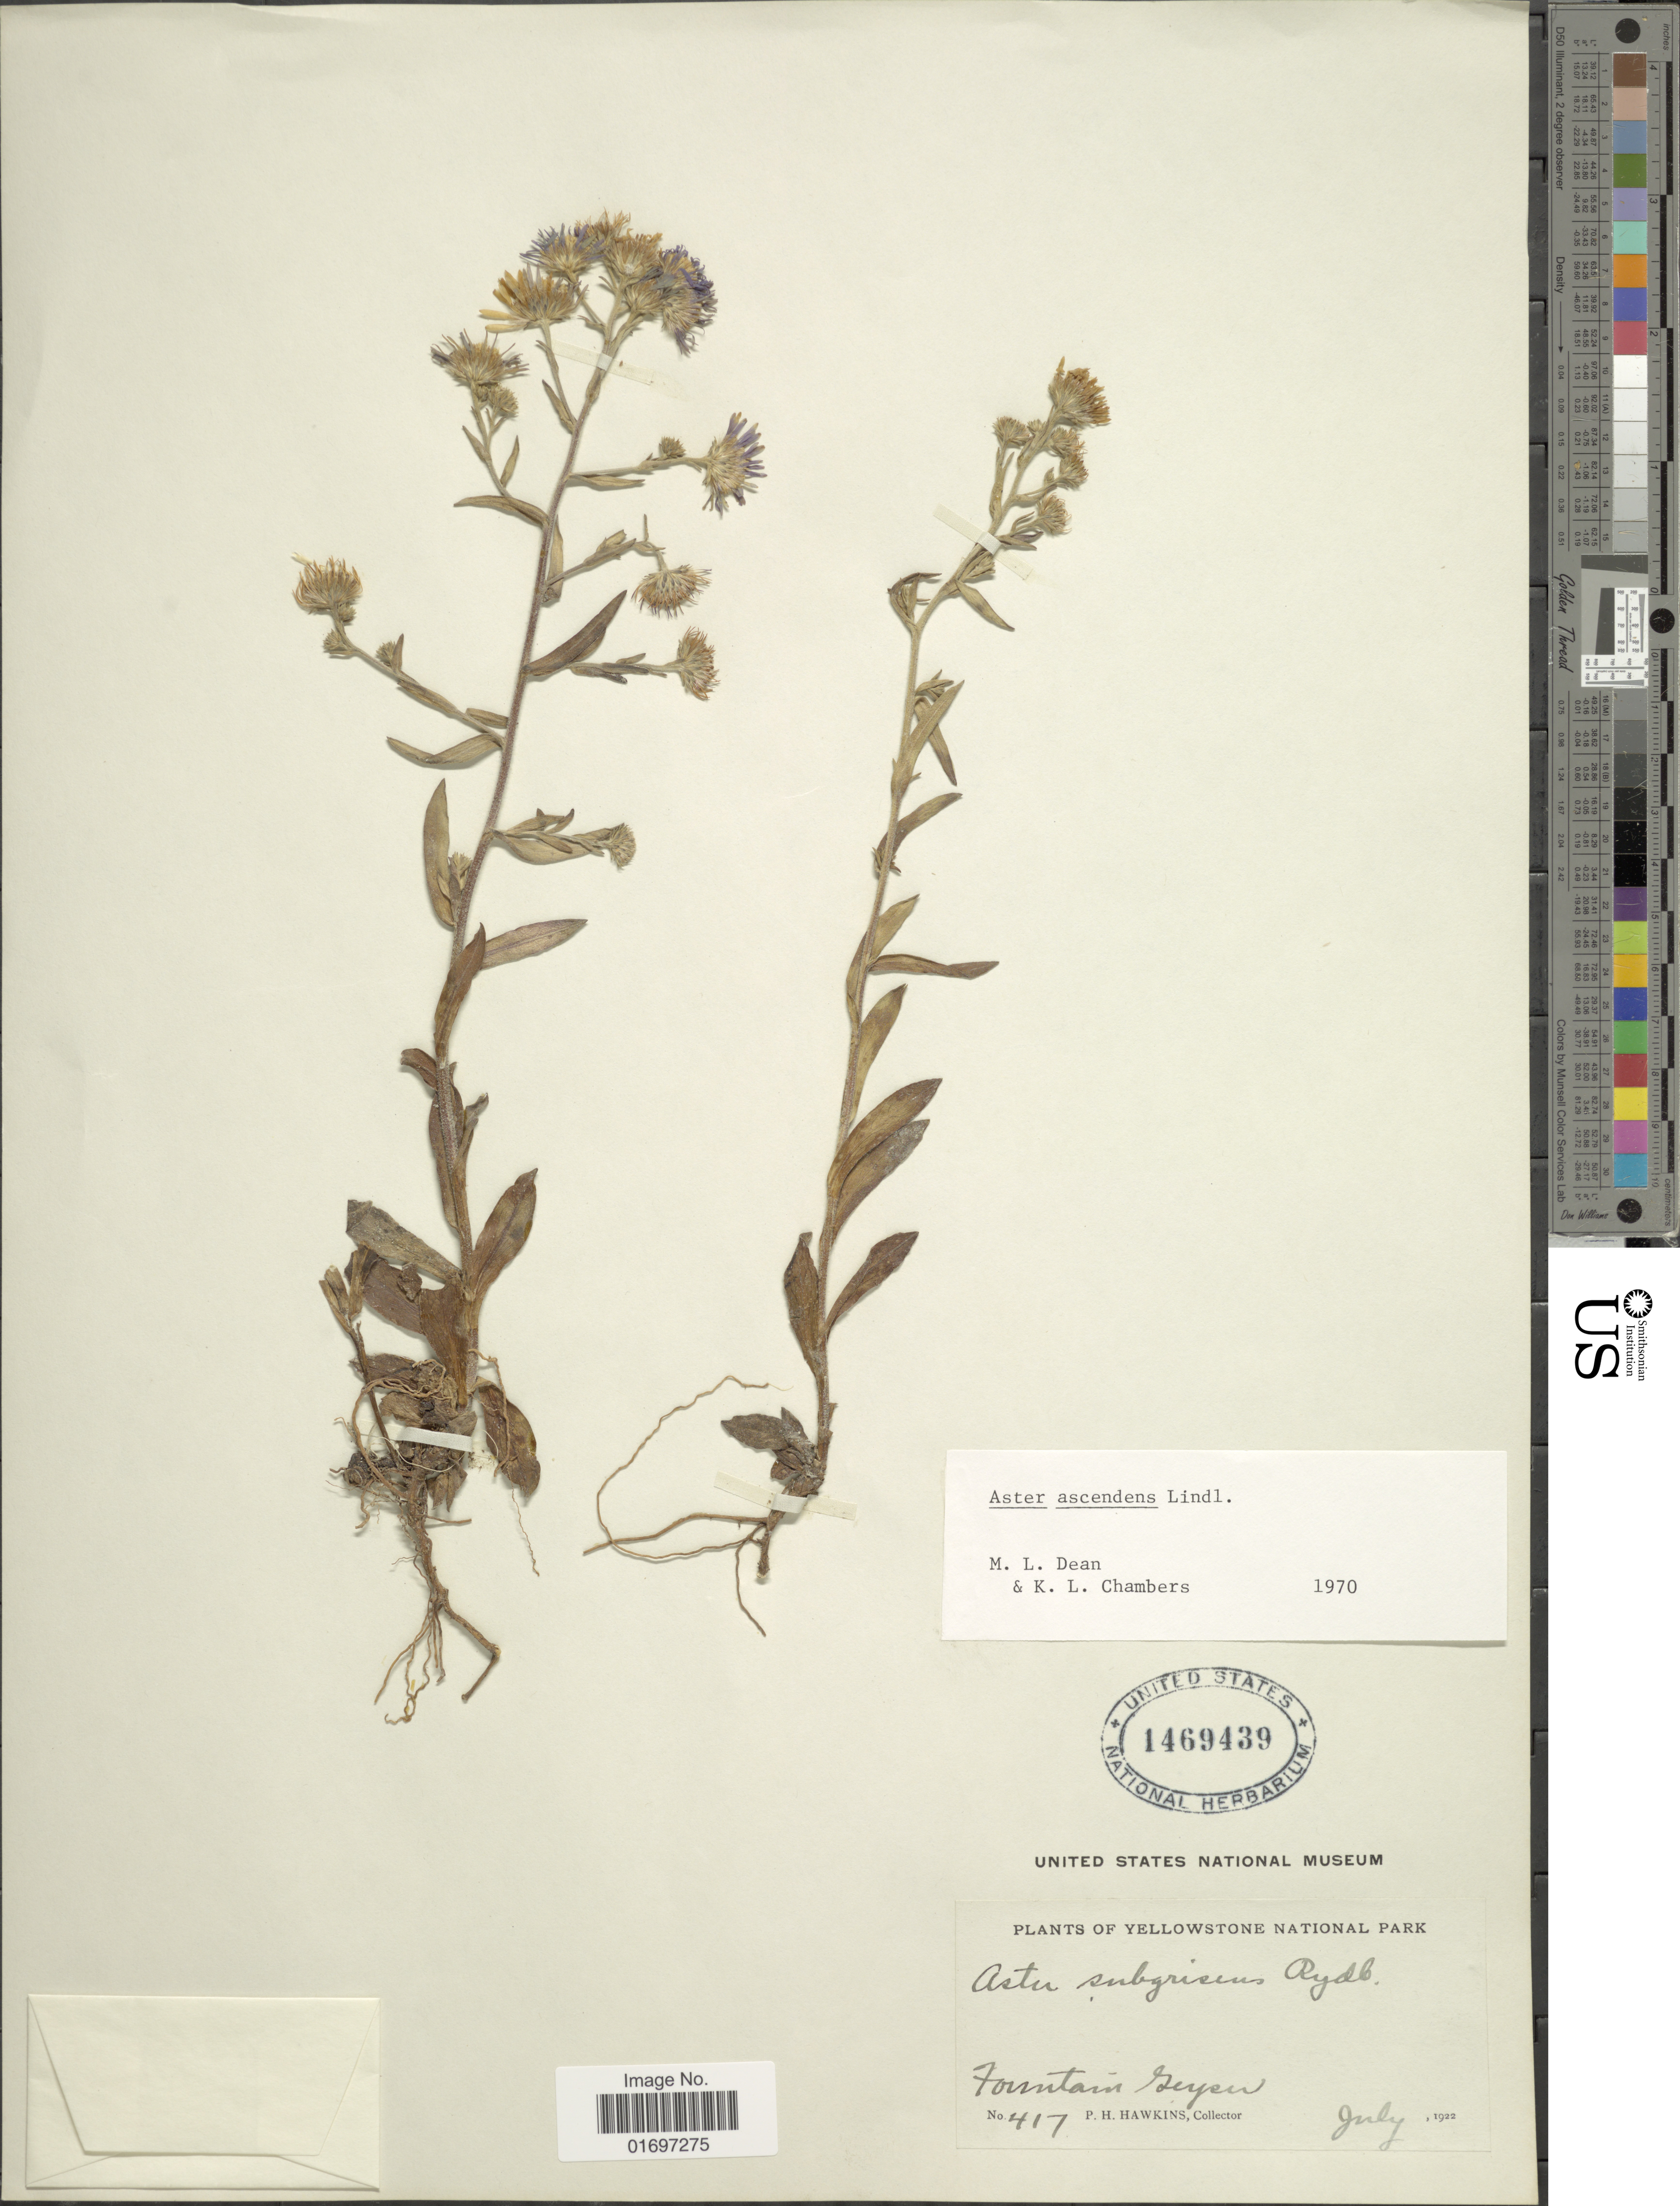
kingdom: Plantae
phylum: Tracheophyta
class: Magnoliopsida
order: Asterales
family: Asteraceae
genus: Symphyotrichum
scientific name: Symphyotrichum ascendens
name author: (Lindl.) G.L. Nesom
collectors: P. Hawkins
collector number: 417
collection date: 1922-07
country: United States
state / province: Wyoming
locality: Yellowstone National Park. Fountain Geyser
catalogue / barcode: US 1469439